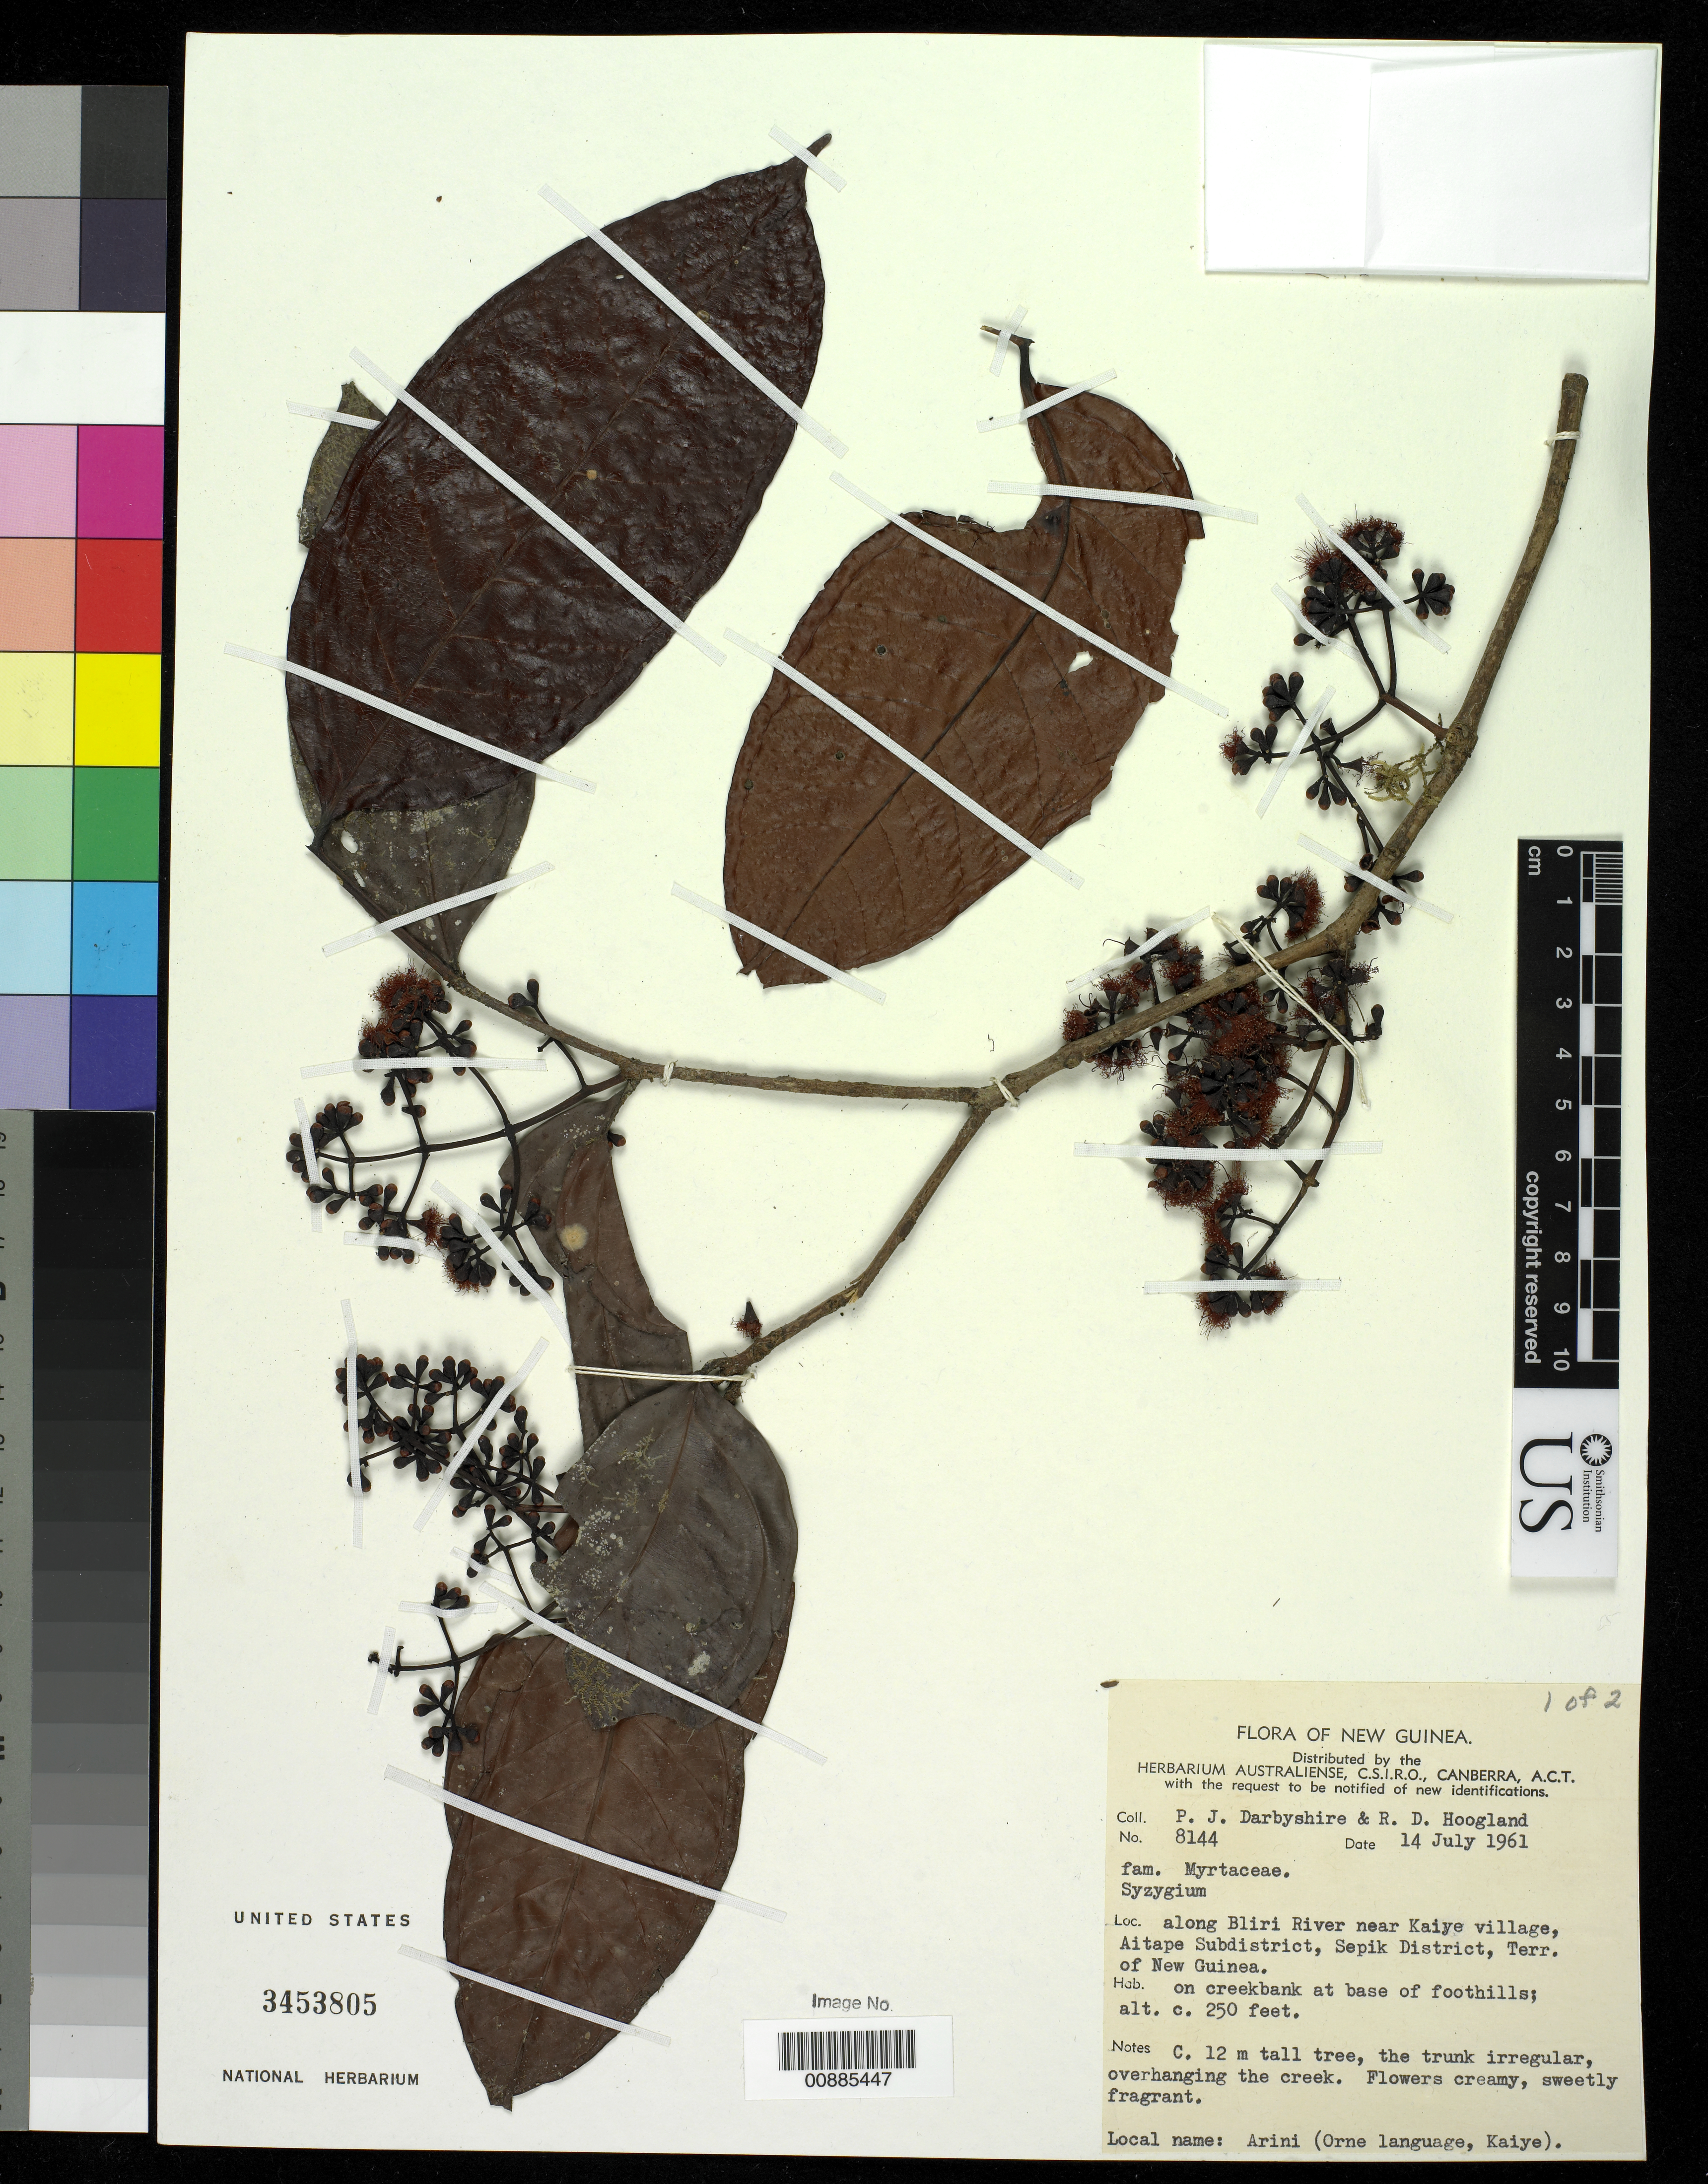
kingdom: Plantae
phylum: Tracheophyta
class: Magnoliopsida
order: Myrtales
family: Myrtaceae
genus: Syzygium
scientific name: Syzygium sp.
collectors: P. Darbyshire & R. D. Hoogland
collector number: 8144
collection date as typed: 14 Jul 1961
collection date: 1961-07-14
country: Papua New Guinea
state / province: Sandaun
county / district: Aitape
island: New Guinea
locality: along Bliri R.nr. Kaiye village, Aitape subdistrict.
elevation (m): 76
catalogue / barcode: US 3453805